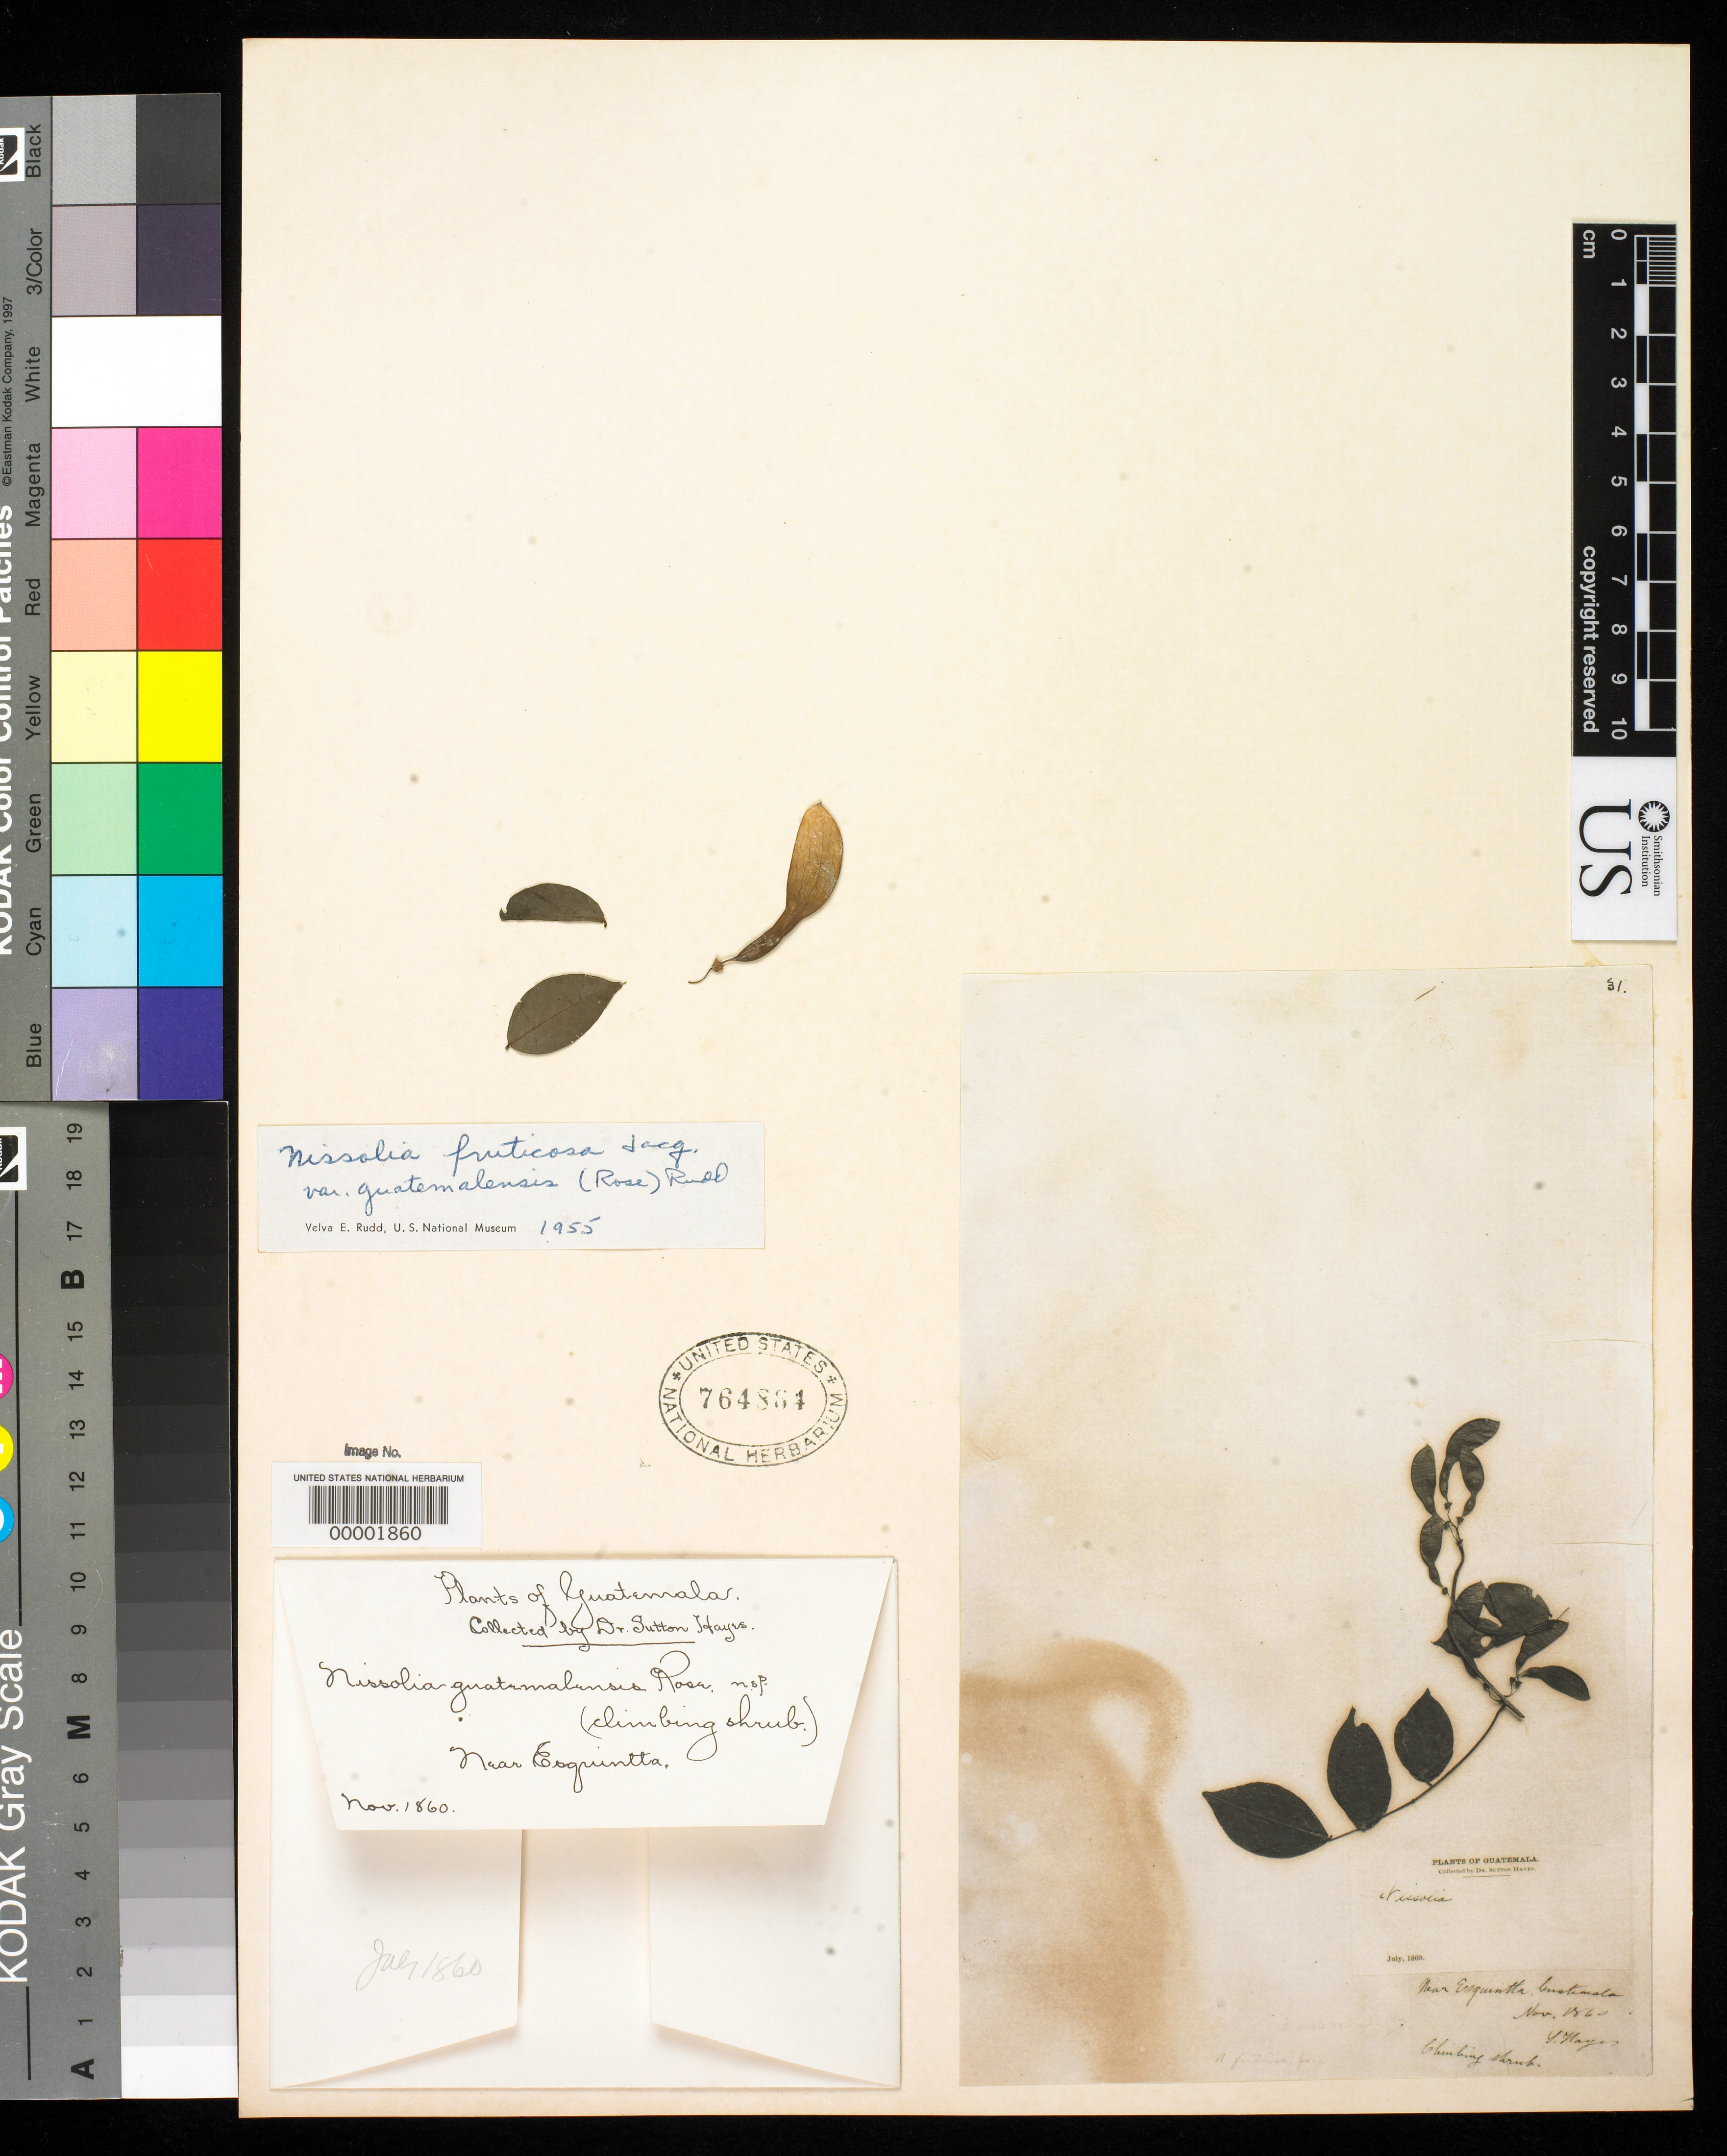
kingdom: Plantae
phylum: Tracheophyta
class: Magnoliopsida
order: Fabales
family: Fabaceae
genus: Nissolia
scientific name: Nissolia guatemalensis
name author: Rose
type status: Syntype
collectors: S. Hayes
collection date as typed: Nov 1860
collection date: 1860-11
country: Guatemala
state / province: Escuintla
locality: Near Esquintla.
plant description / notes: USNH sheet stamp blurred; may be 764884; Photograph and fragmentary material of type specimen (ex herb. ???).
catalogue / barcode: US 764864